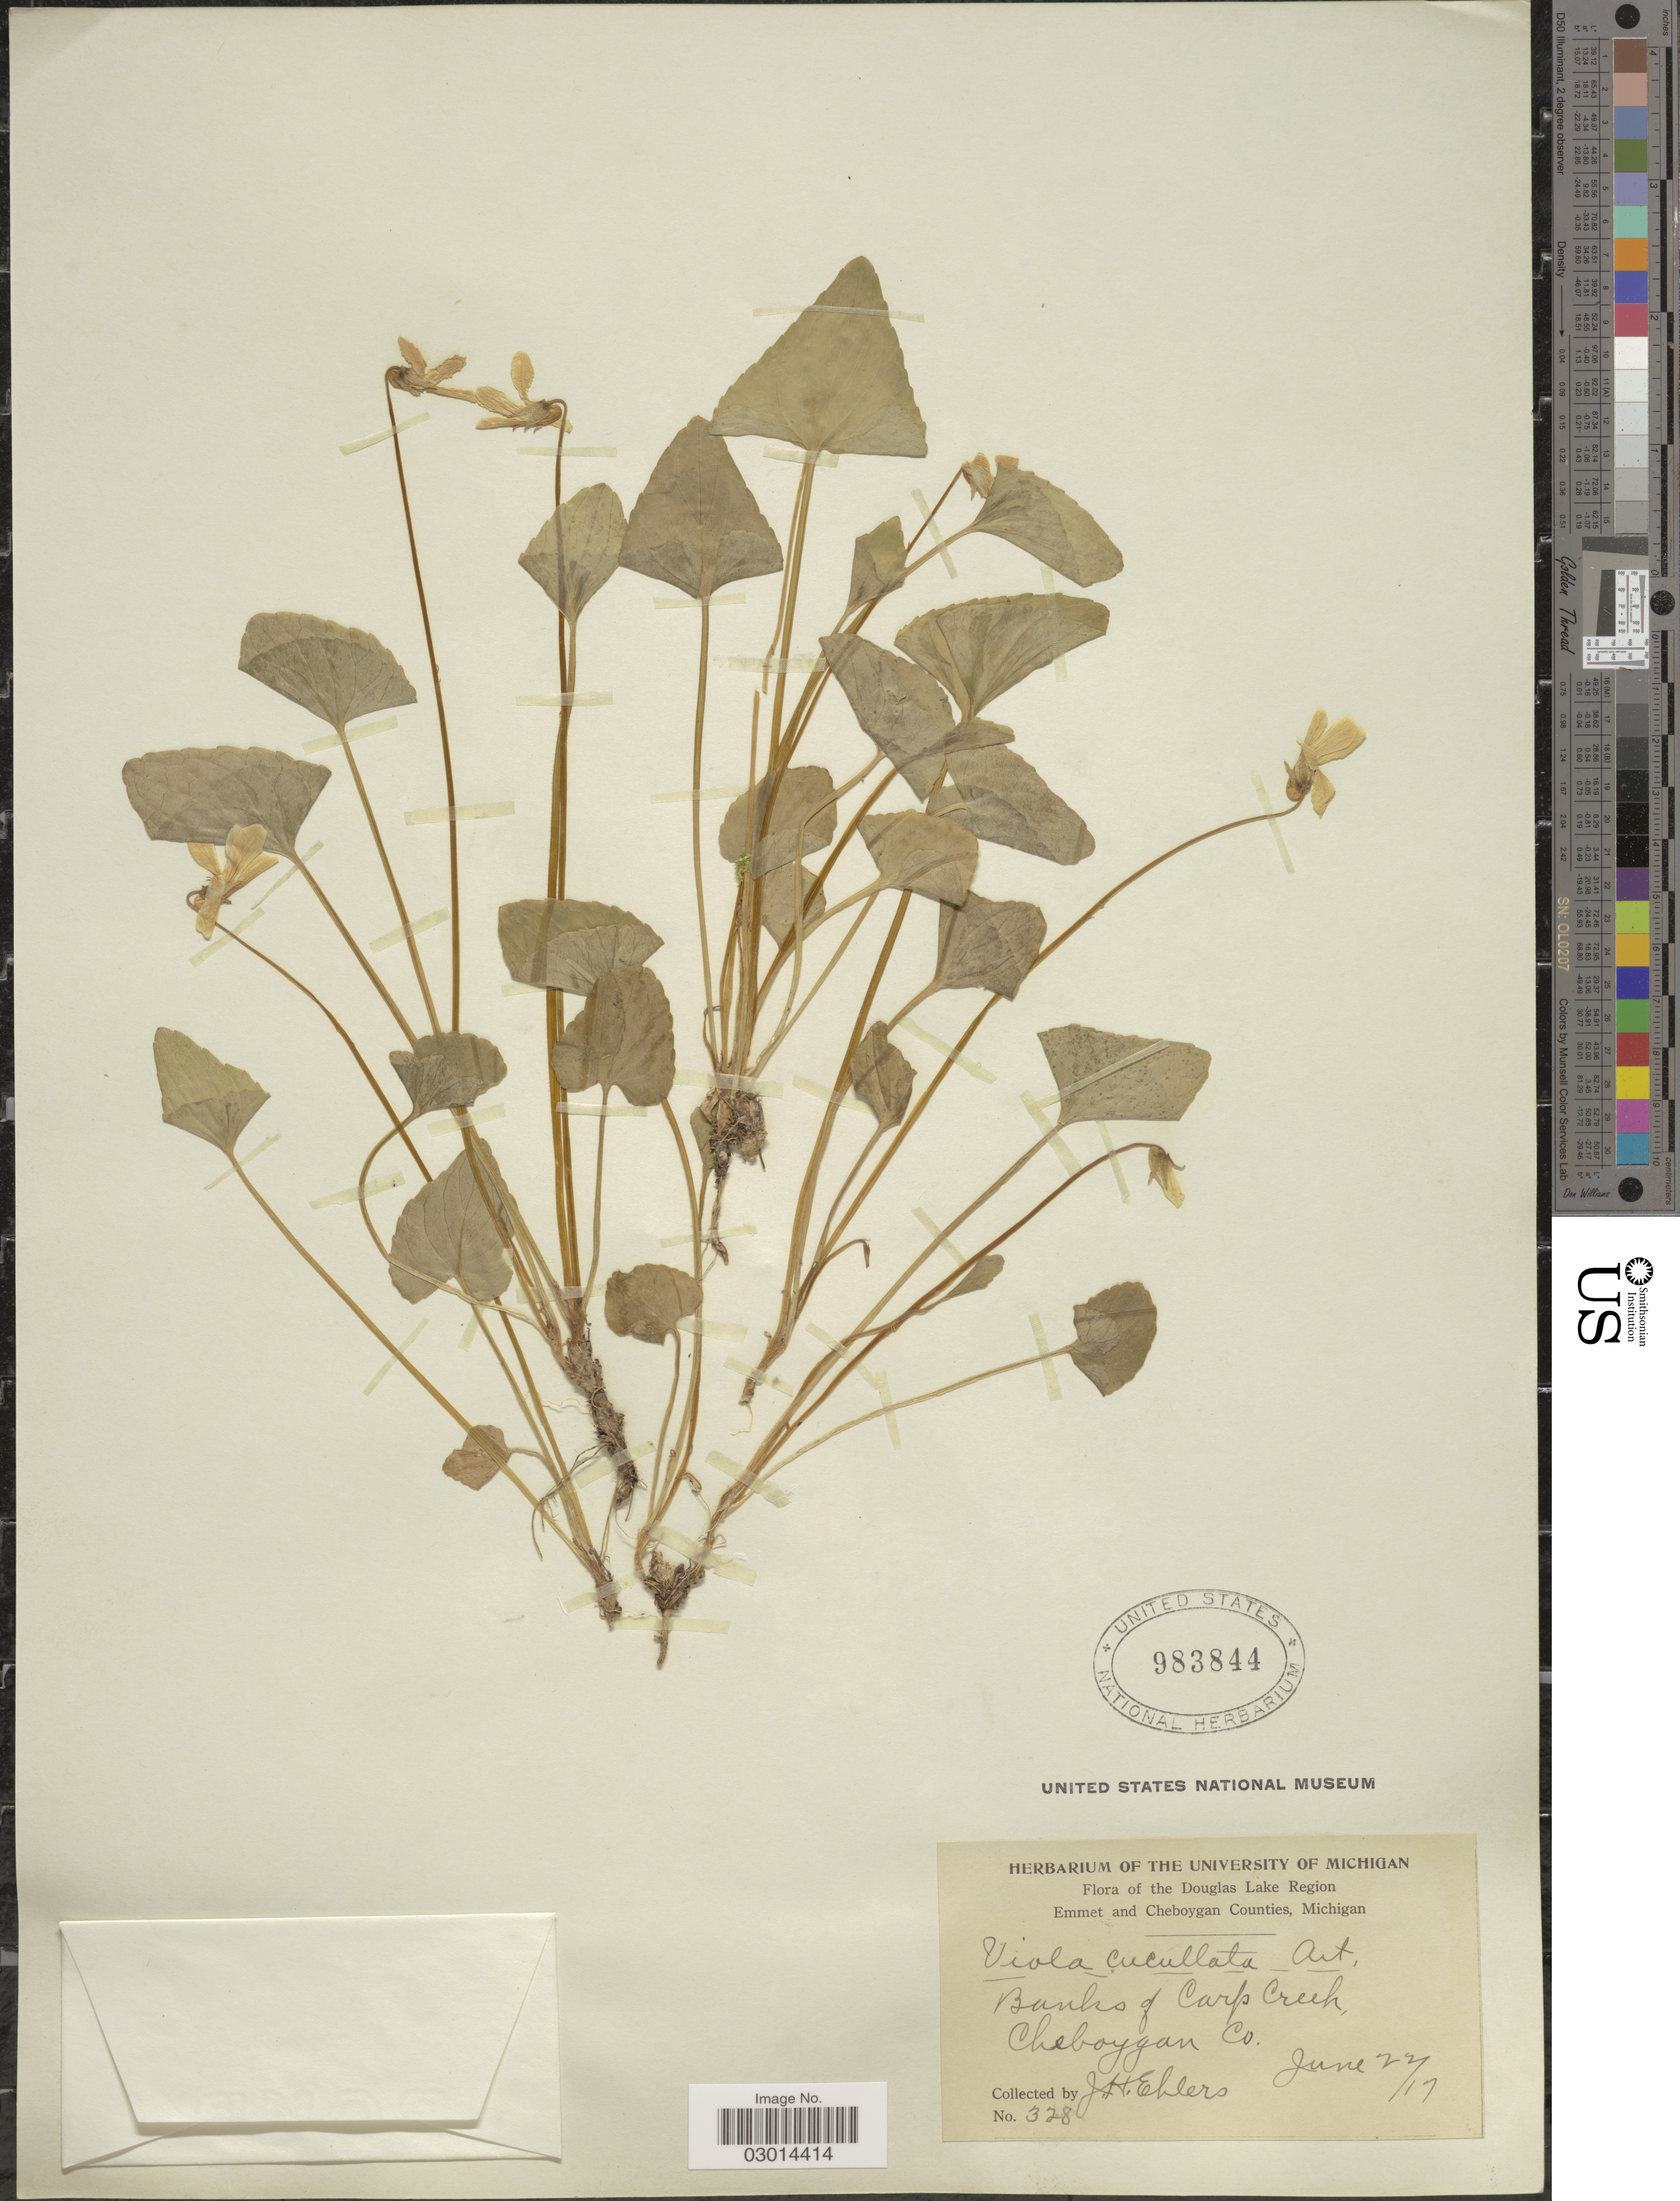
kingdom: Plantae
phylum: Tracheophyta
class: Magnoliopsida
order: Malpighiales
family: Violaceae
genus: Viola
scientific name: Viola cucullata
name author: Aiton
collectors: J. H. Ehlers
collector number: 328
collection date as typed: Transcribed d/m/y: 22/6/17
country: United States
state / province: Michigan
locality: Douglas Lake Region Emmet and Cheboygan Counties, Banks of Carp Creek, Cheboygan Co.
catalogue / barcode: US 983844